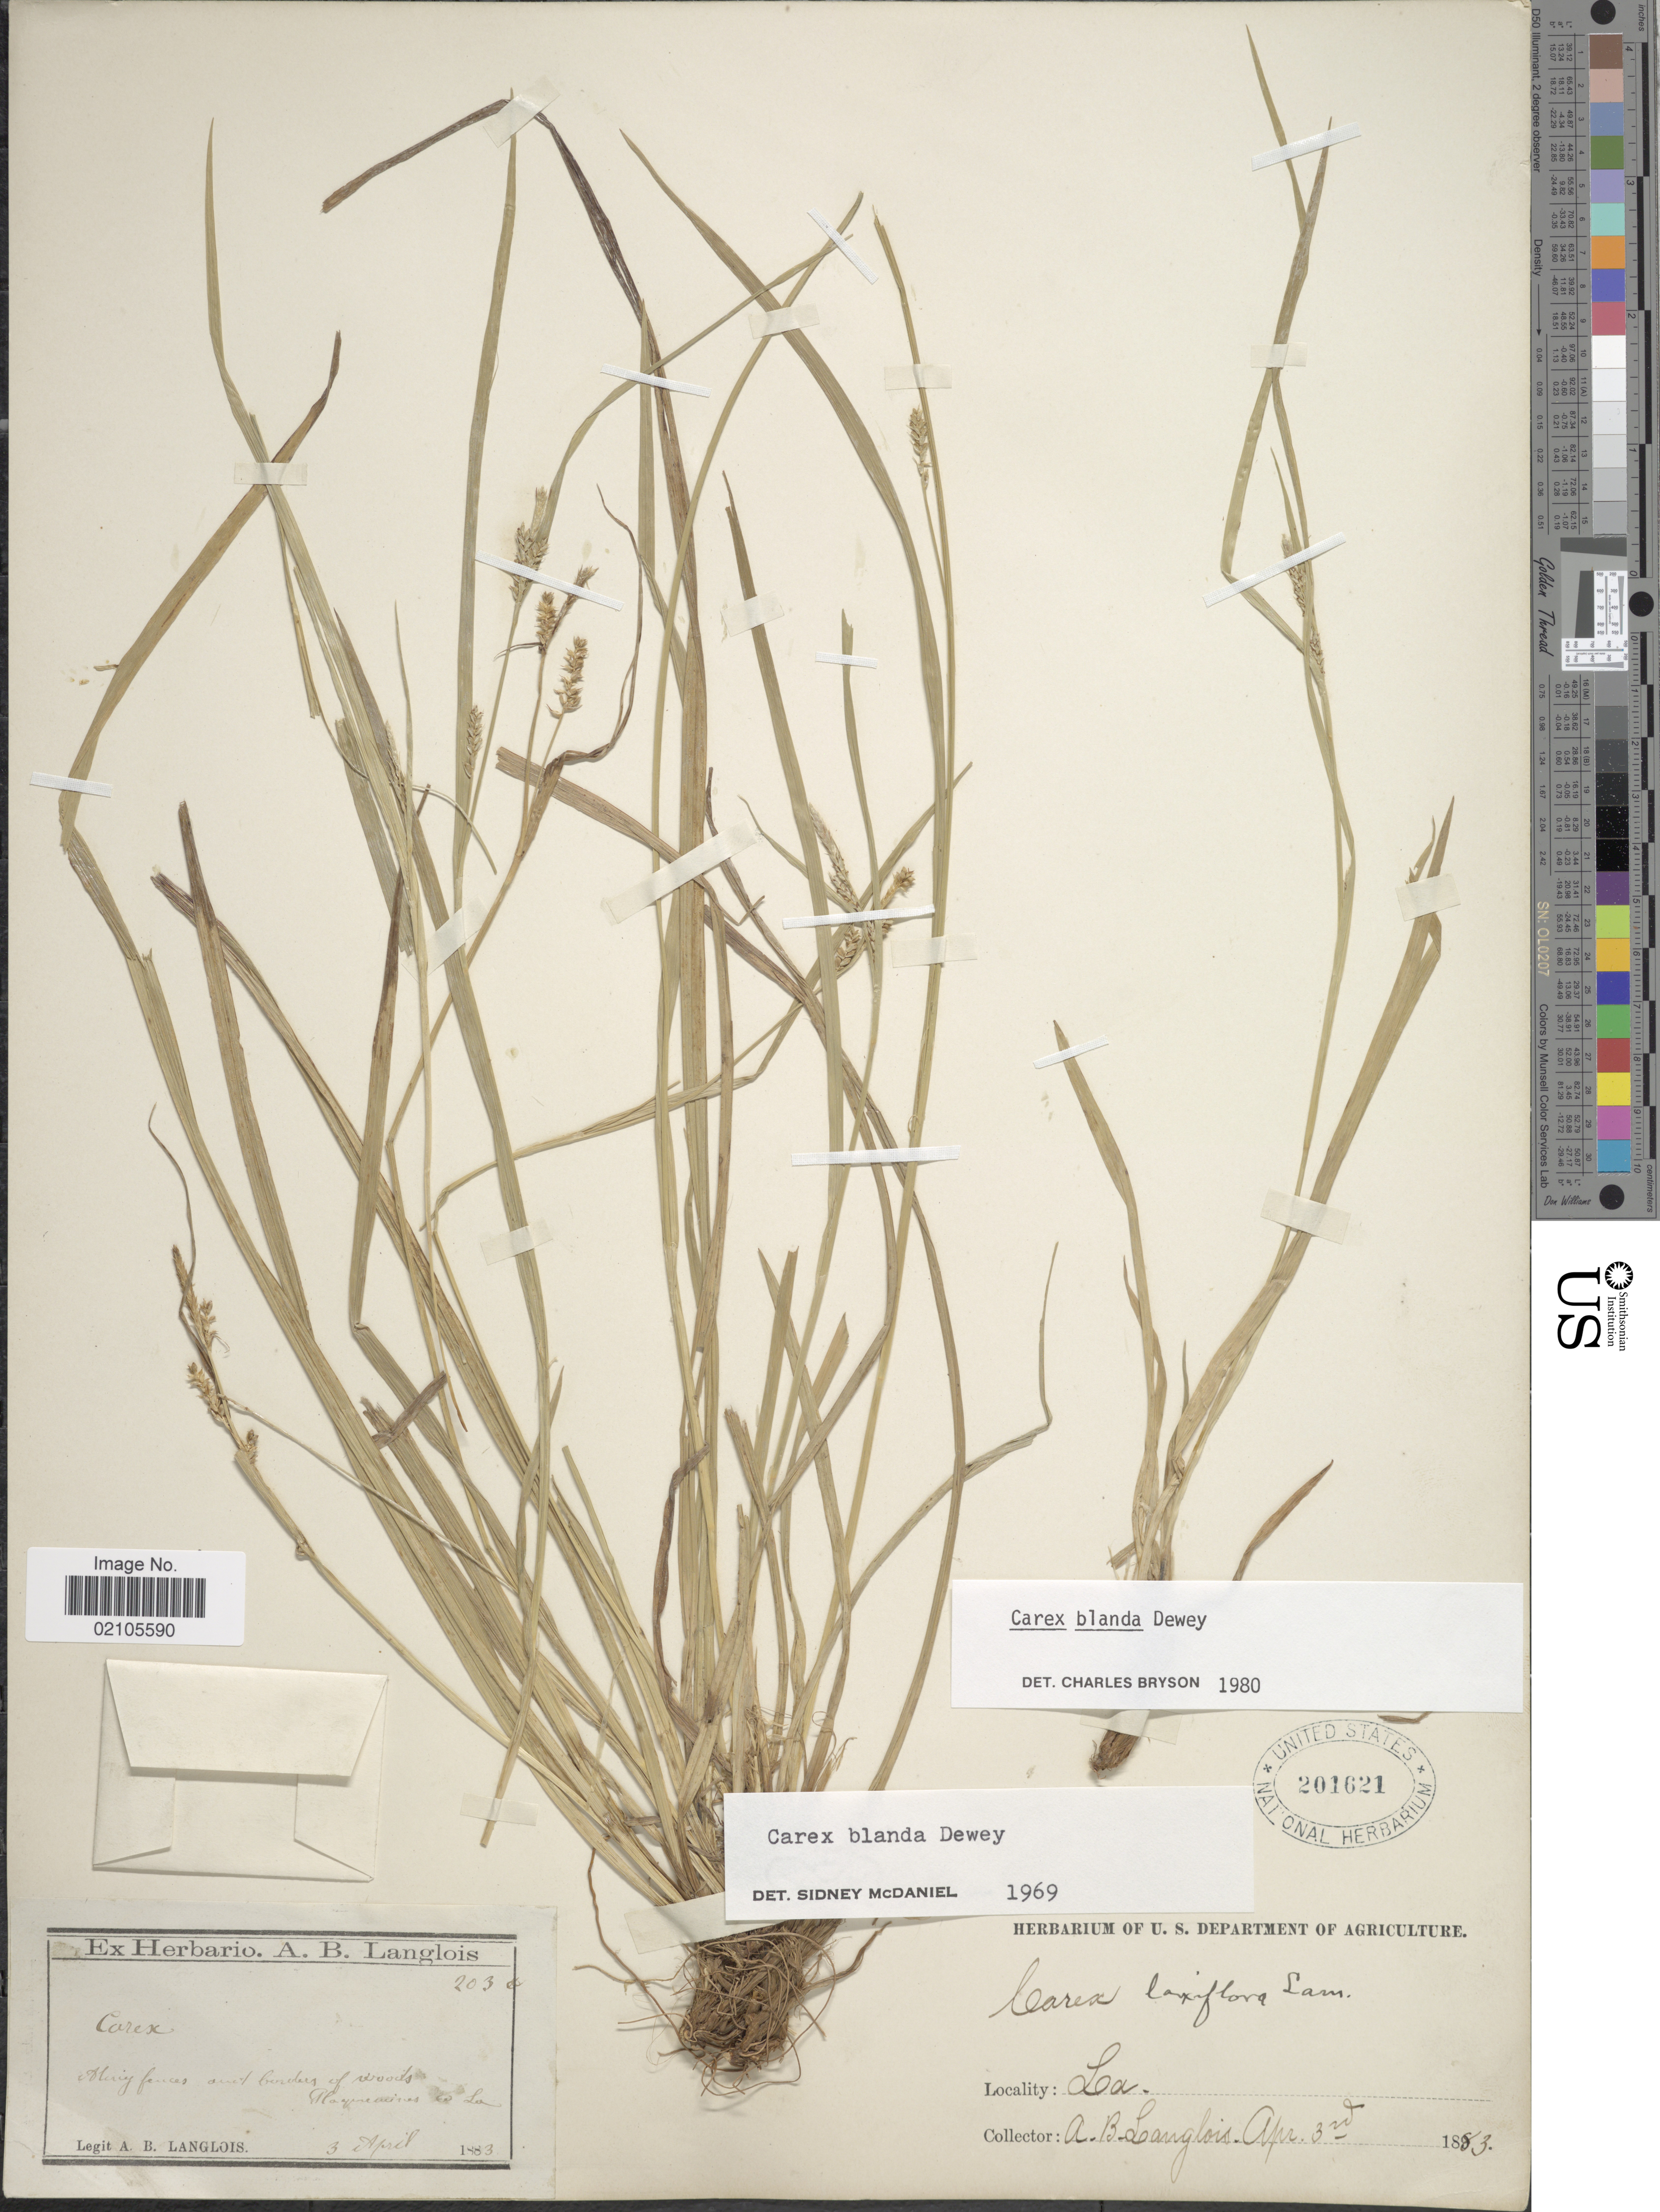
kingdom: Plantae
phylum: Tracheophyta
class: Liliopsida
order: Poales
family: Cyperaceae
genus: Carex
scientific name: Carex blanda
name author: Dewey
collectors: A. Langlois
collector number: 203e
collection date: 1883-04-03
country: United States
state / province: Louisiana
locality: Plaqueumines Co.,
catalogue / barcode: US 201621